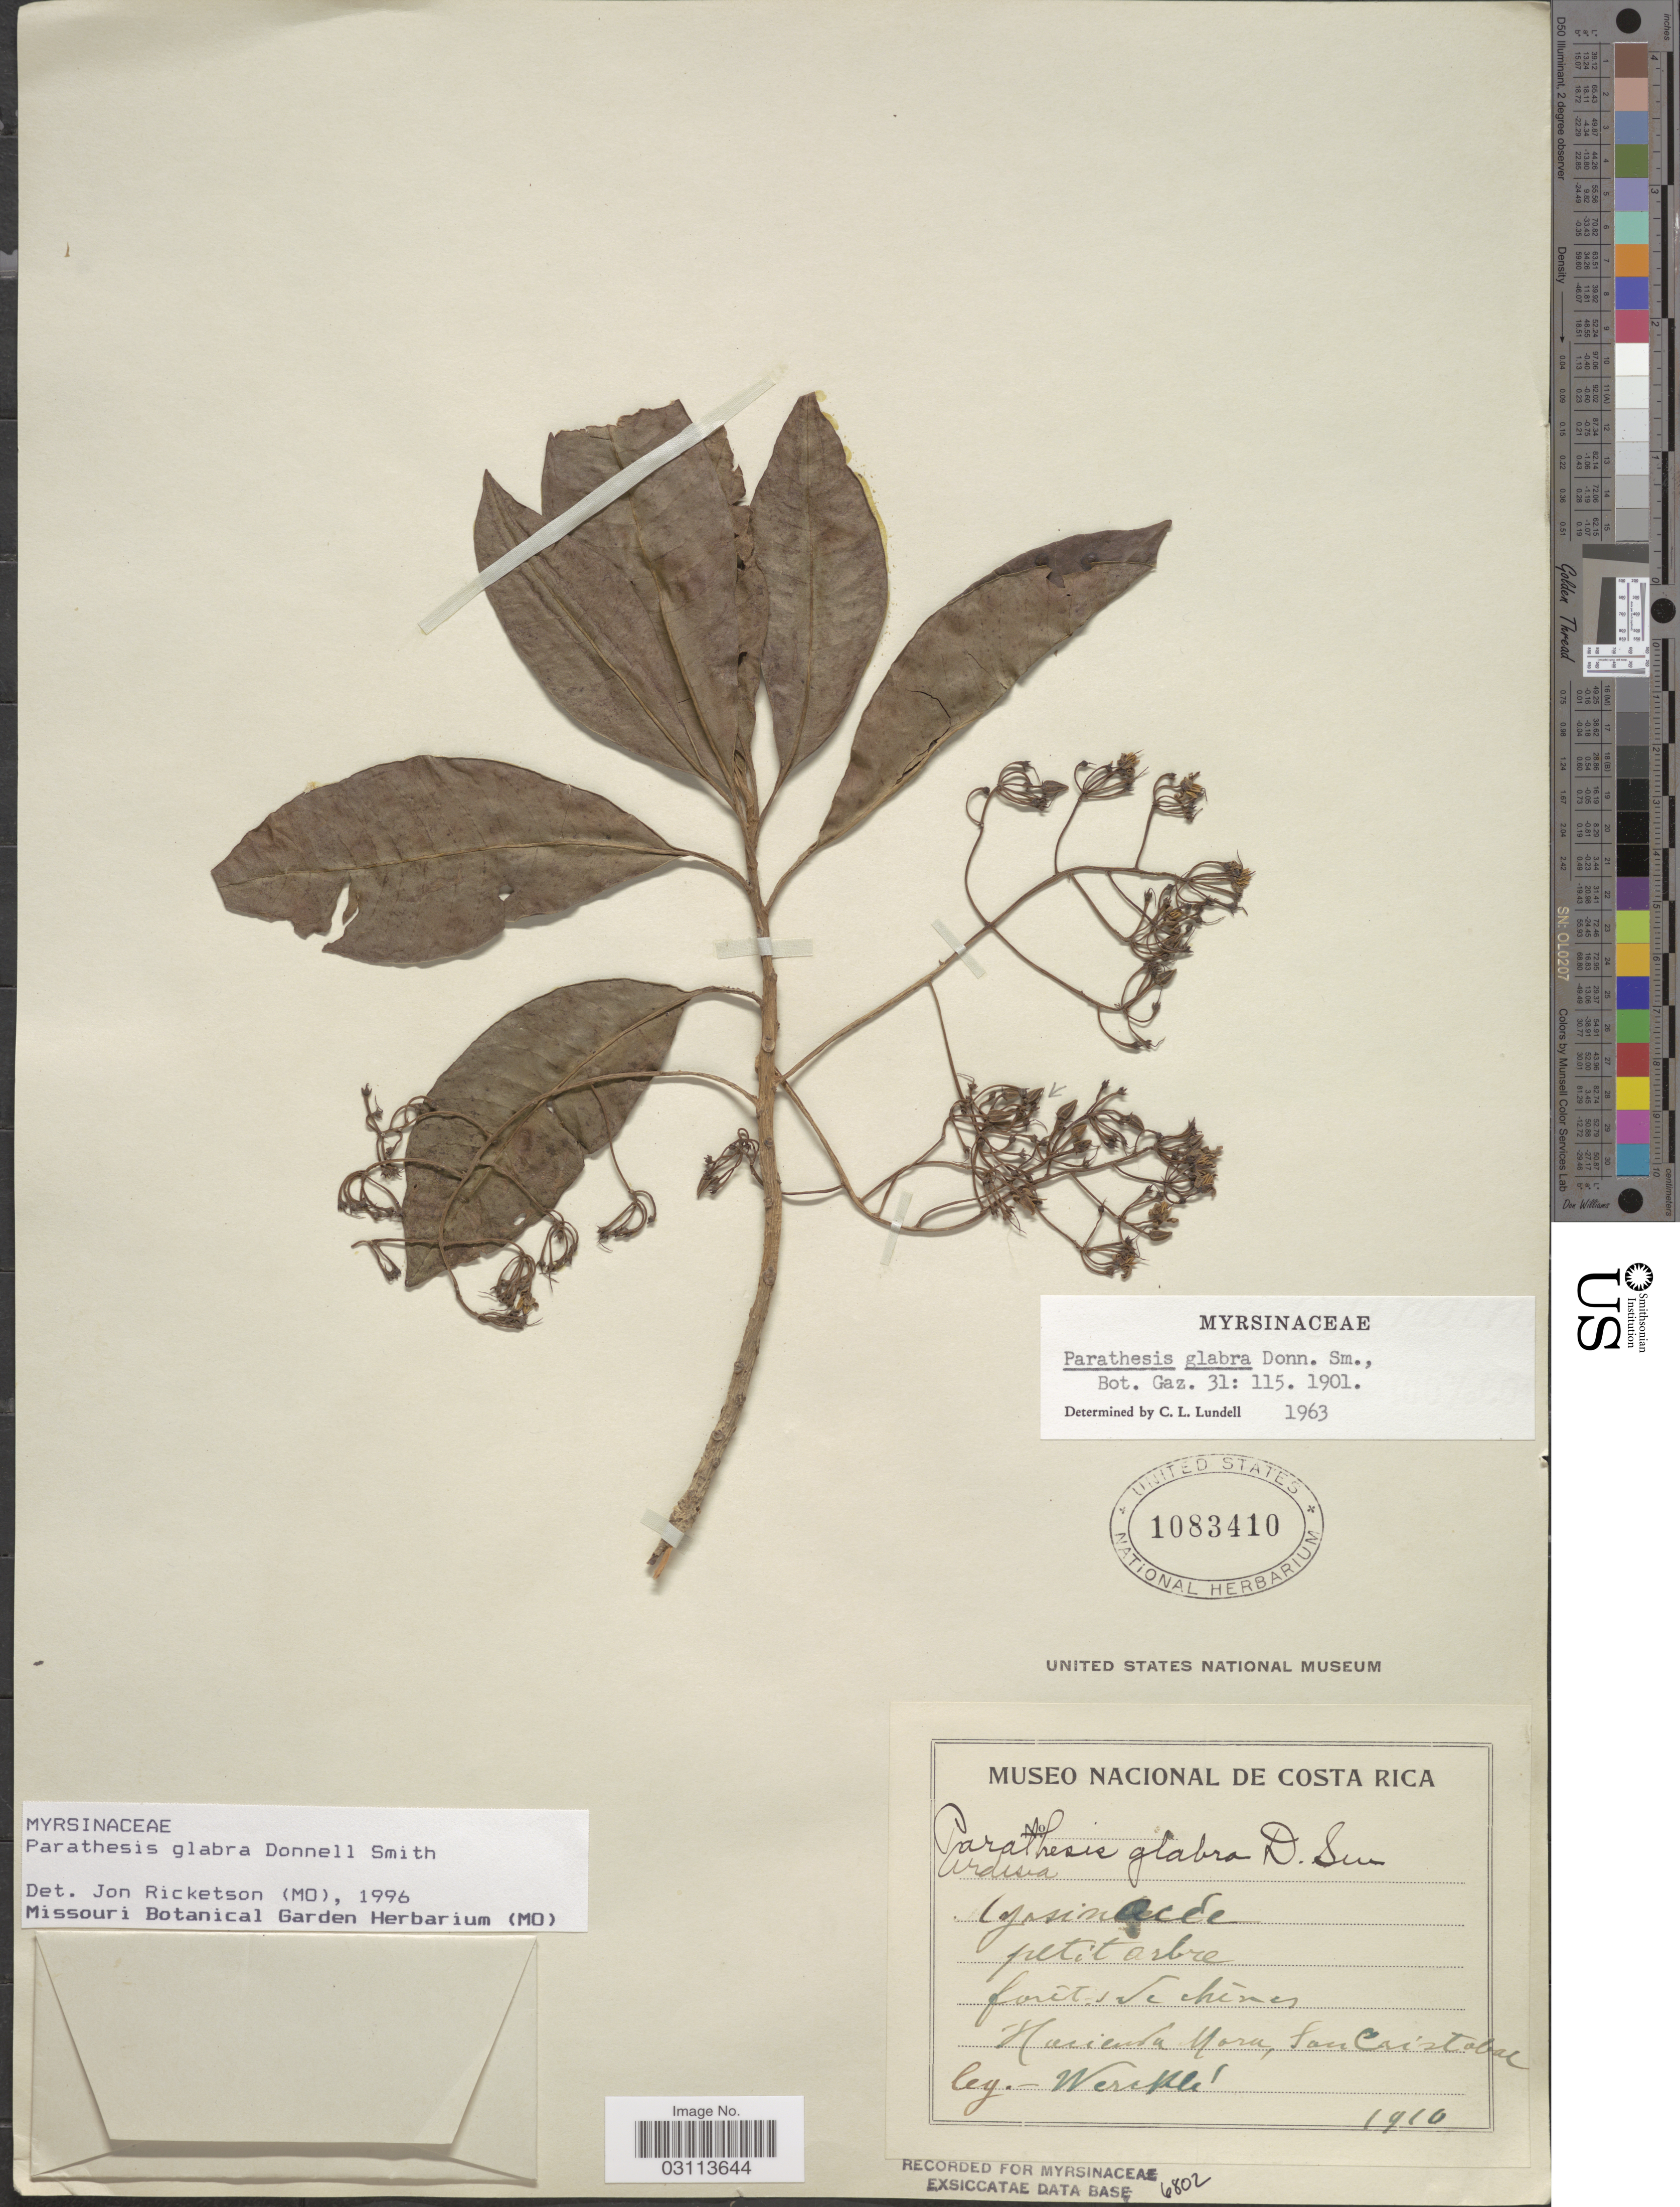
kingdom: Plantae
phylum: Tracheophyta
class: Magnoliopsida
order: Ericales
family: Primulaceae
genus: Parathesis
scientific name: Parathesis glabra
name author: Donn. Sm.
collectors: Wercklé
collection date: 1910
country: Costa Rica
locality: Hacienda Mora, San Cristobal.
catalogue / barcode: US 1083410